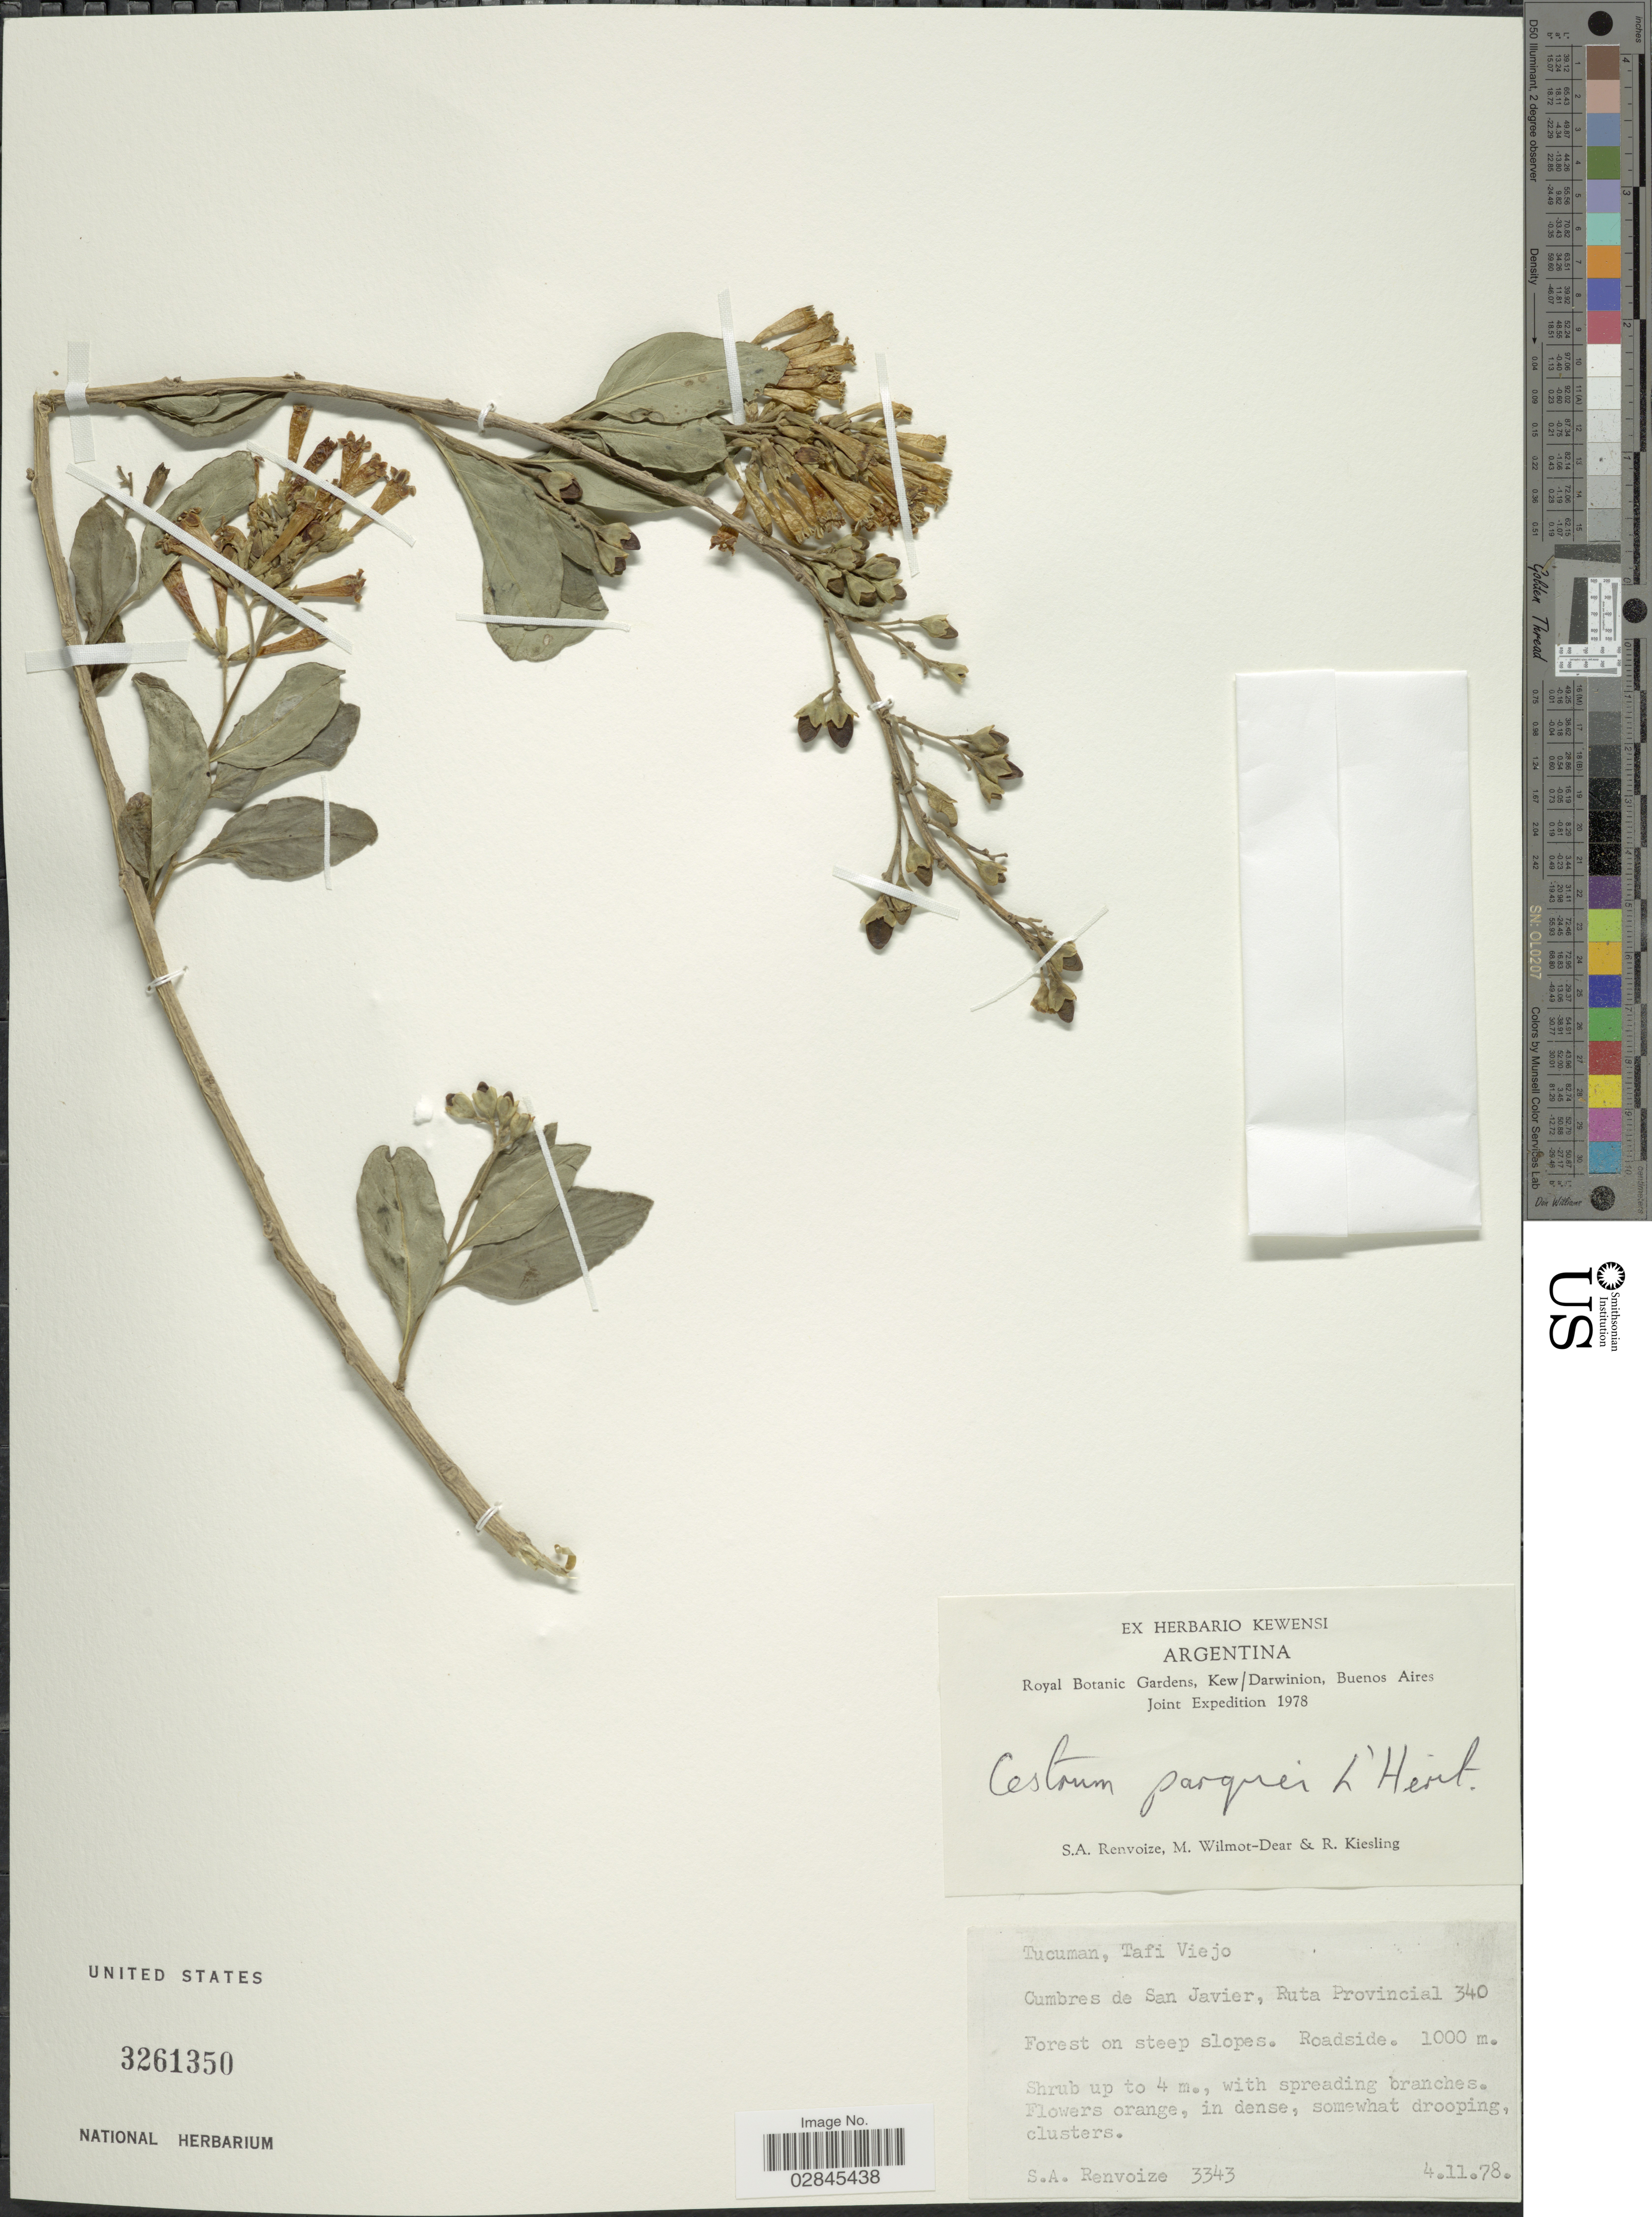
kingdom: Plantae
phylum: Tracheophyta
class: Magnoliopsida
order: Solanales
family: Solanaceae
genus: Cestrum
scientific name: Cestrum parqui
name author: L'Hér.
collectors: S. A. Renvoize, M. Wilmot-Dear & R. Kiesling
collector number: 3343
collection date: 1978-11-04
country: Argentina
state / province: Tucuman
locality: Tafi Viejo. Cumbres de San Javier, Ruta Provincial 340.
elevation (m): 1000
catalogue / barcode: US 3261350